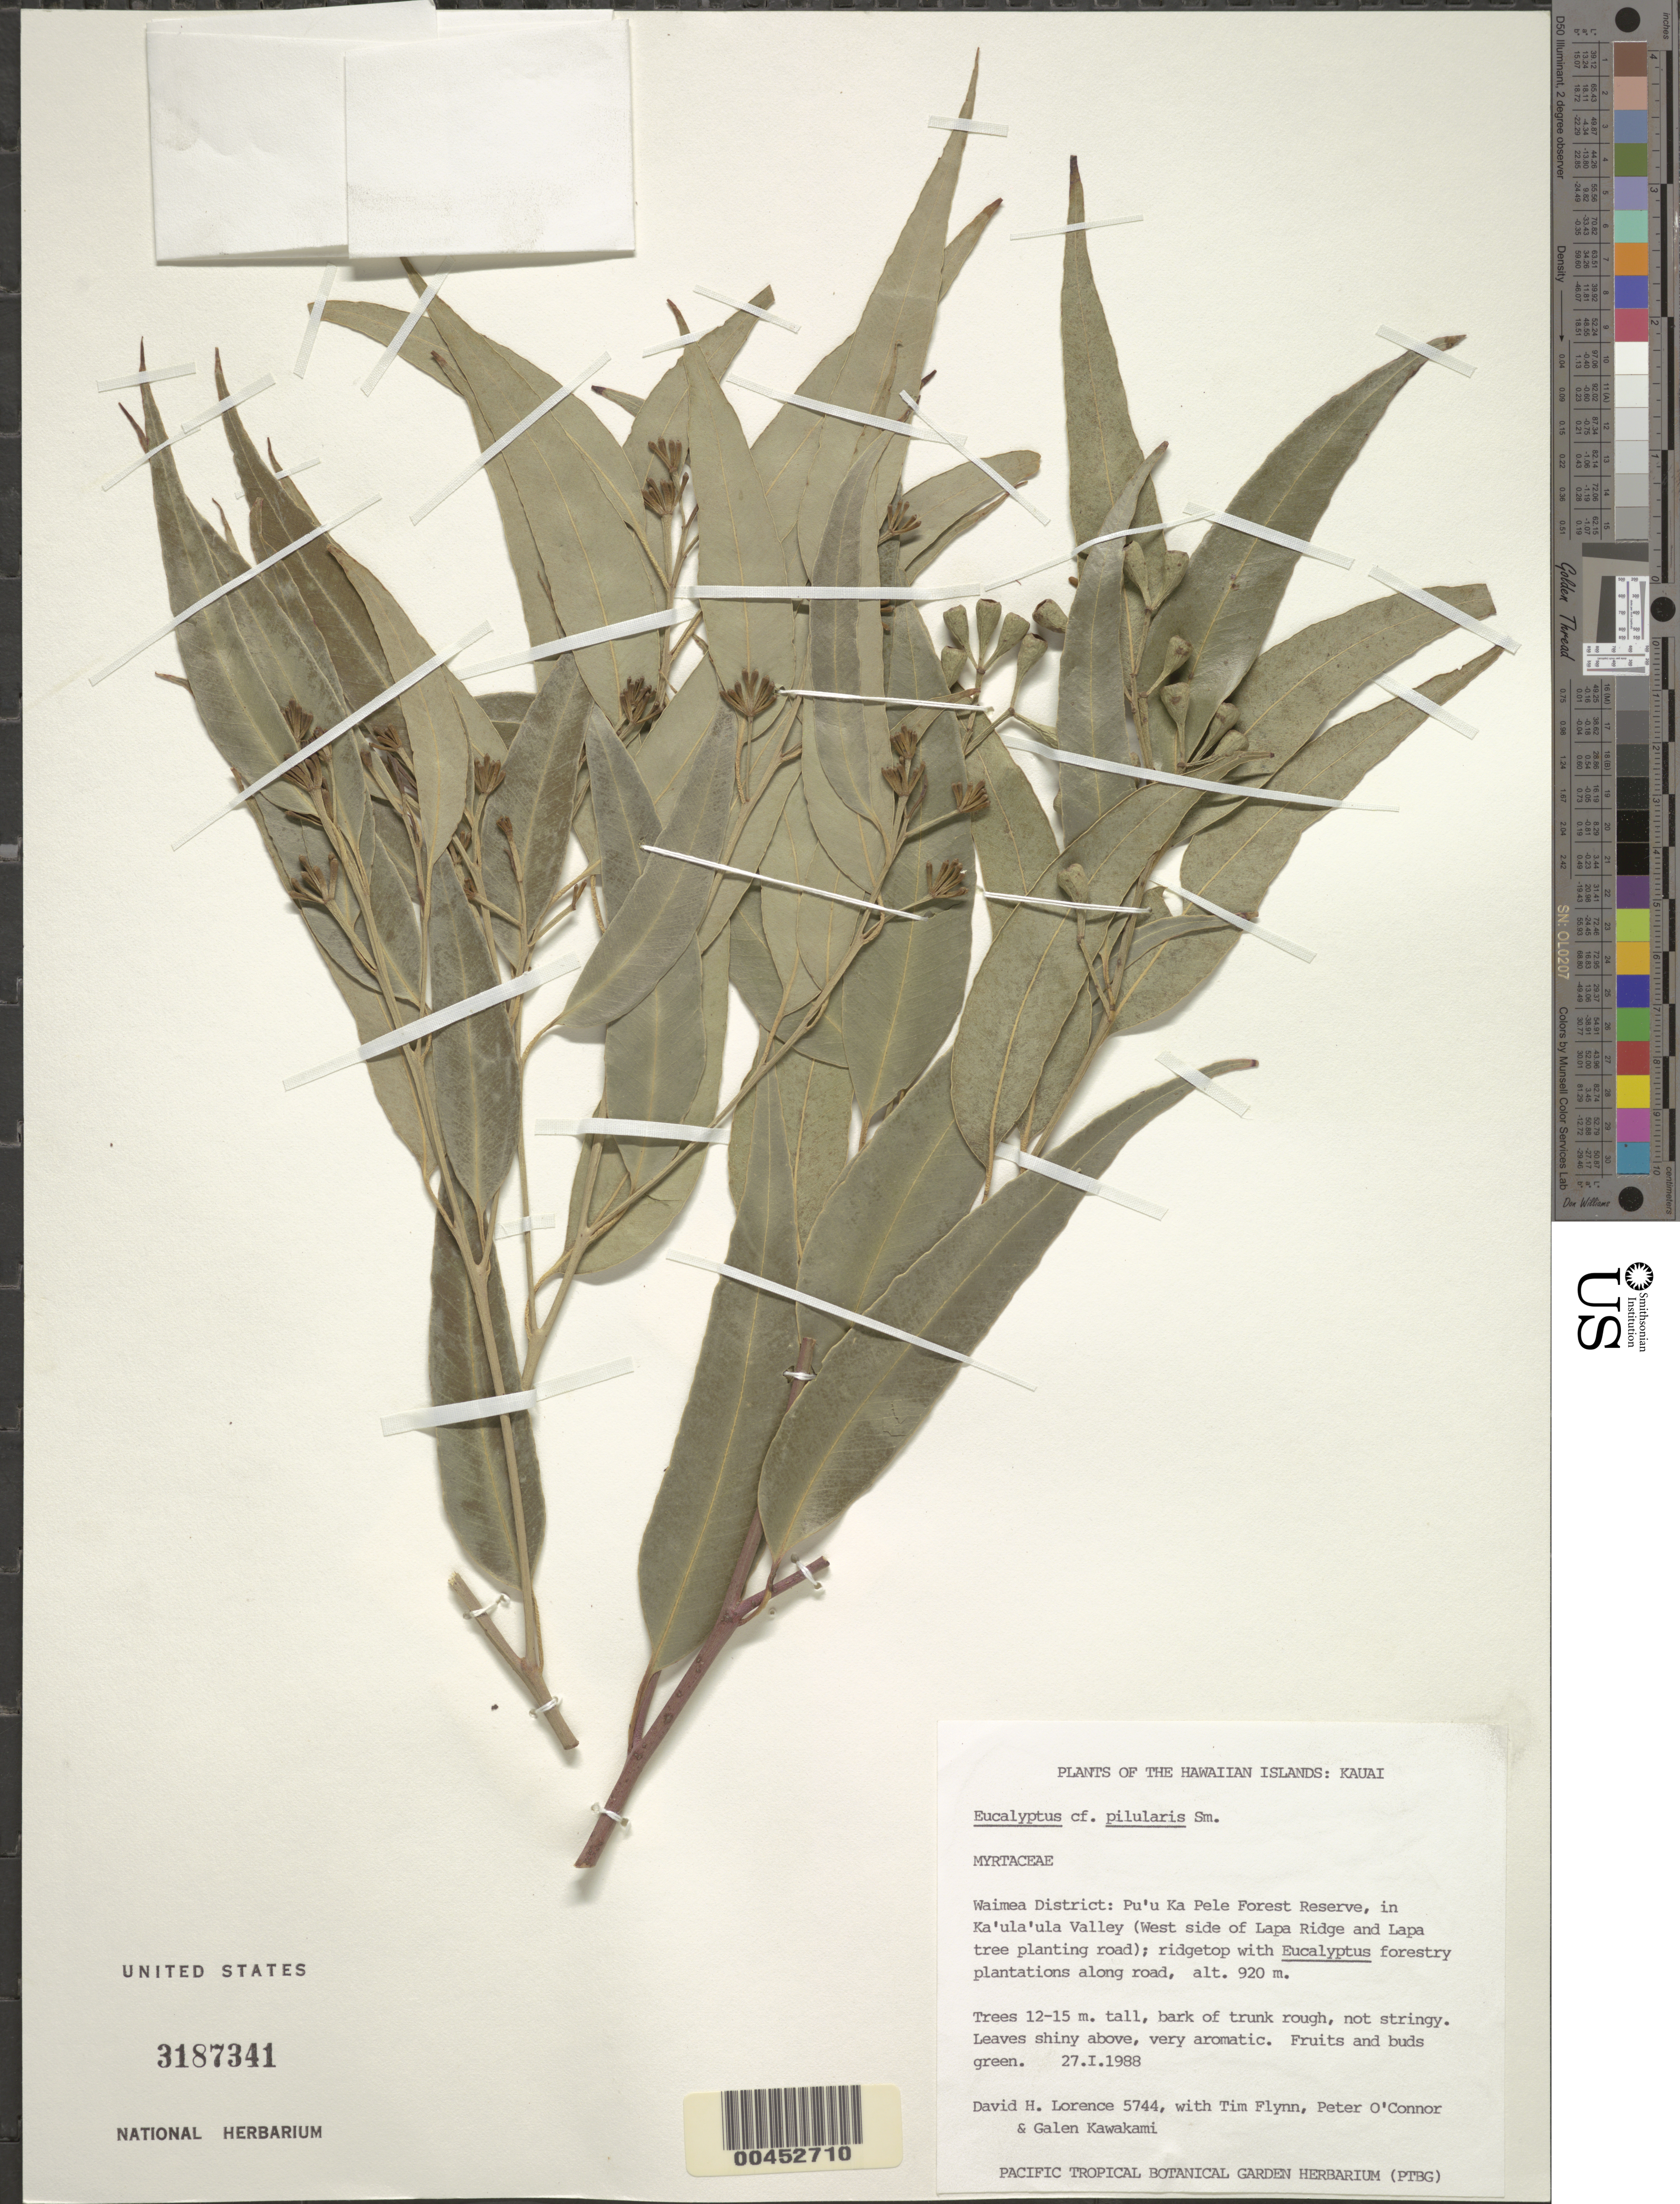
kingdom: Plantae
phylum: Tracheophyta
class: Magnoliopsida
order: Myrtales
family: Myrtaceae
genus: Eucalyptus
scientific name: Eucalyptus pilularis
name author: Sm.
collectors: D. Lorence, T. W. Flynn, P. O'Connor & G. Kawakami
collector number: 5744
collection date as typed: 27 Jan 1988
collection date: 1988-01-27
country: United States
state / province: Hawaii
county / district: Kauai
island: Kaua'i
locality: Waimea Dist: Puu Ka Pele Forest Reserve, in Kaulaula Valley (W side of Lapa Ridge and Lapa tree planting rd); ridgetop with E...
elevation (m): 920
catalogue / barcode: US 3187341